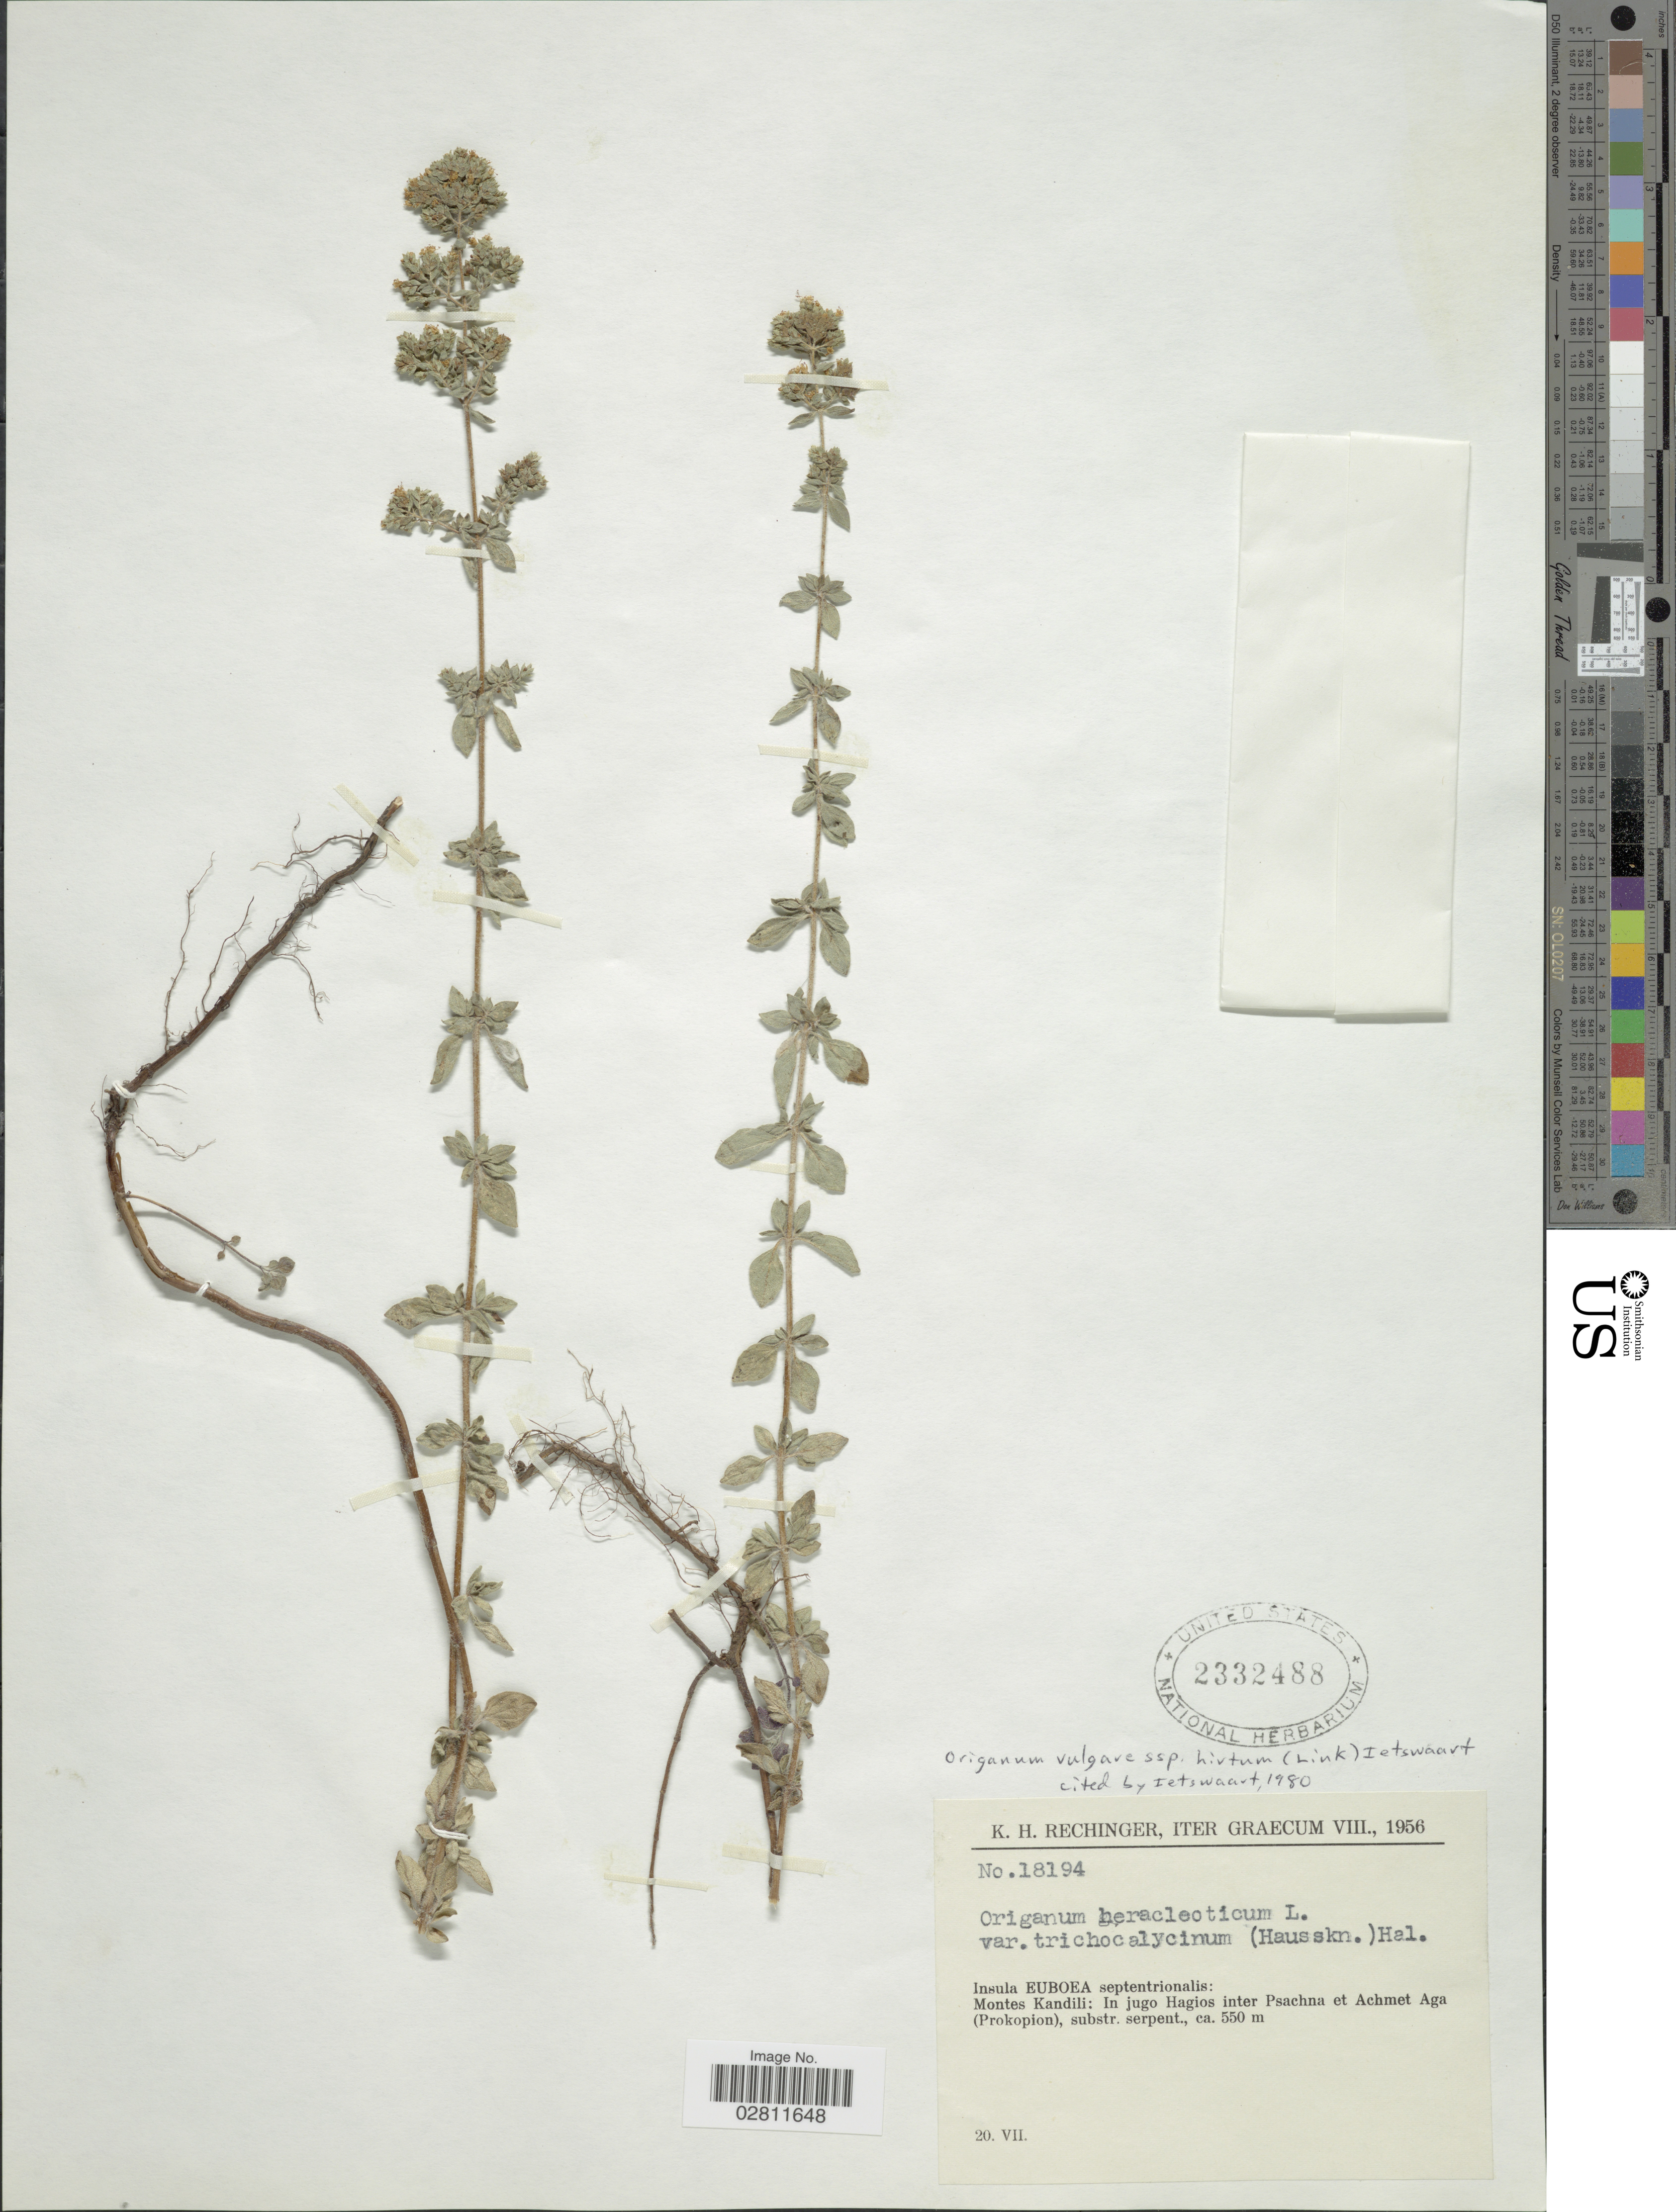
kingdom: Plantae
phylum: Tracheophyta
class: Magnoliopsida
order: Lamiales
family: Lamiaceae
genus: Origanum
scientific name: Origanum vulgare subsp. hirtum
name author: (Link) Ietsw.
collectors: K. H. Rechinger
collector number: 18194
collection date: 1956-07-20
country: Greece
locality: Iter Graecum. Insula Euboea septentrionalis: Montes Kandili: In jugo Hagios inter Psachna et Achmet Aga (Prokopion), substr. serpent.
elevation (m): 550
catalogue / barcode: US 2332488